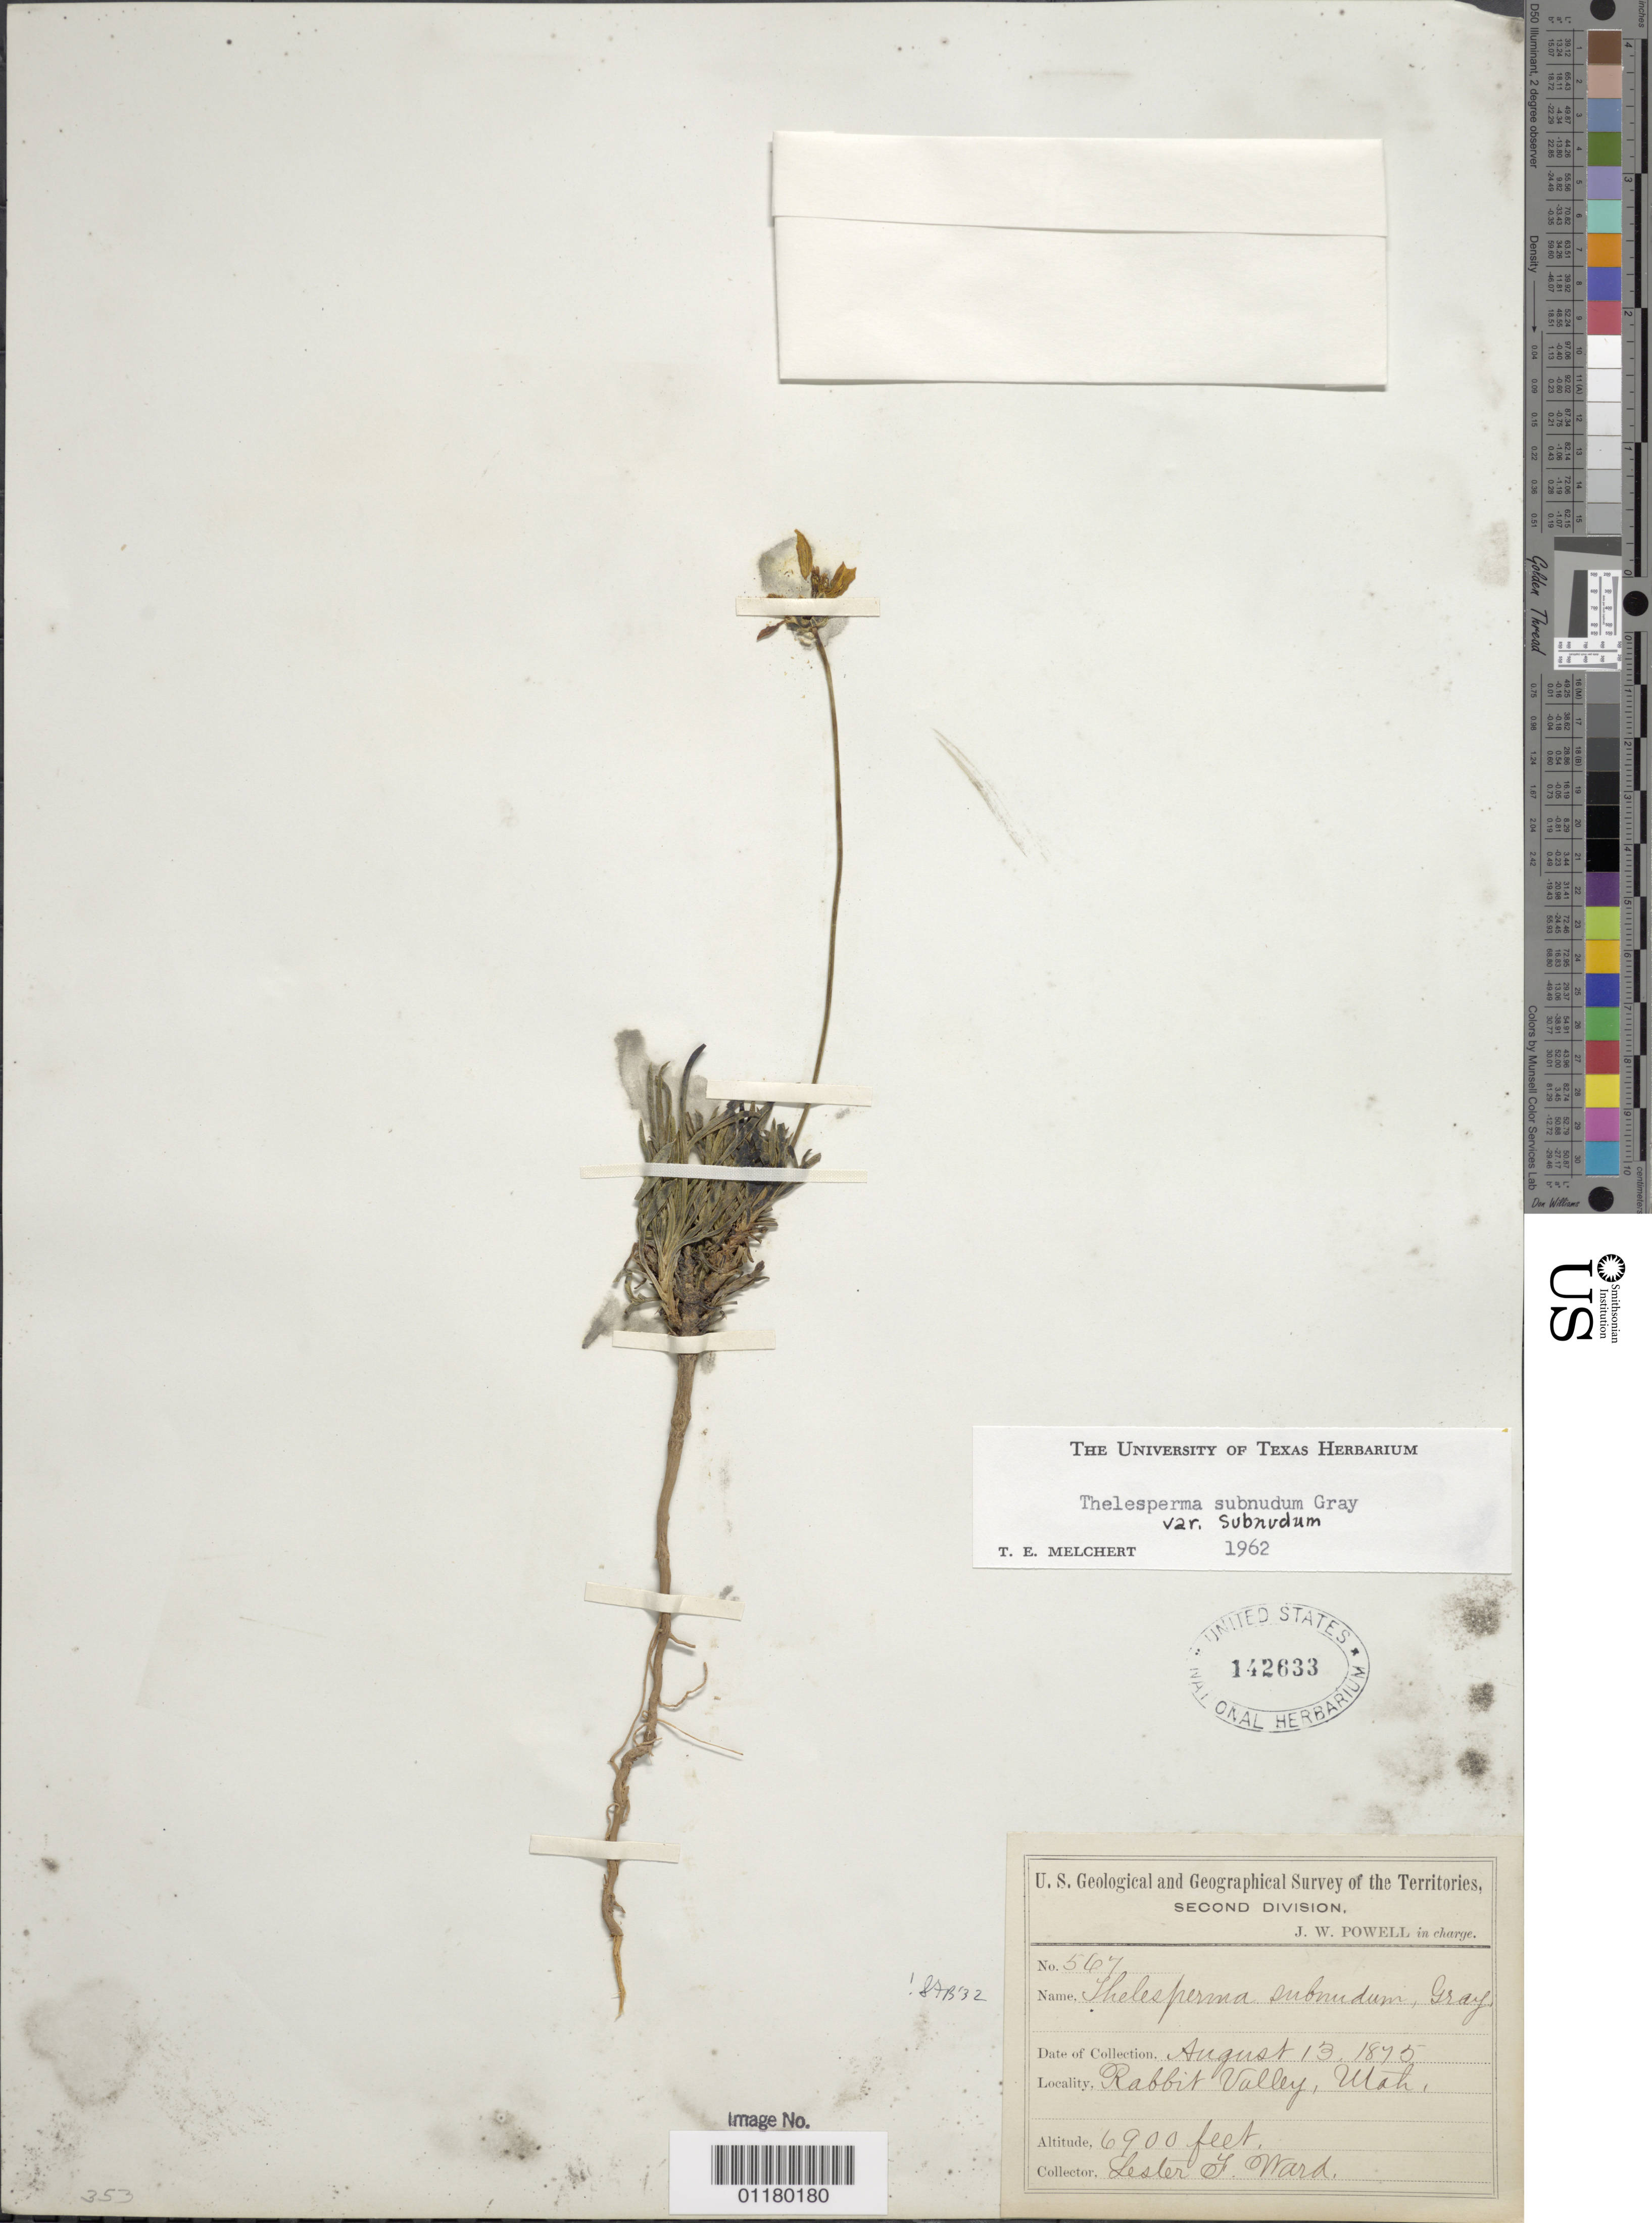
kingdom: Plantae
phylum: Tracheophyta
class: Magnoliopsida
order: Asterales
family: Asteraceae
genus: Thelesperma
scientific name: Thelesperma subnudum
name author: A. Gray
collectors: L. F. Ward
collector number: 567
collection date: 1875-08-13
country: United States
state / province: Utah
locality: Rabbit Valley.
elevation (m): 2103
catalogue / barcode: US 142633